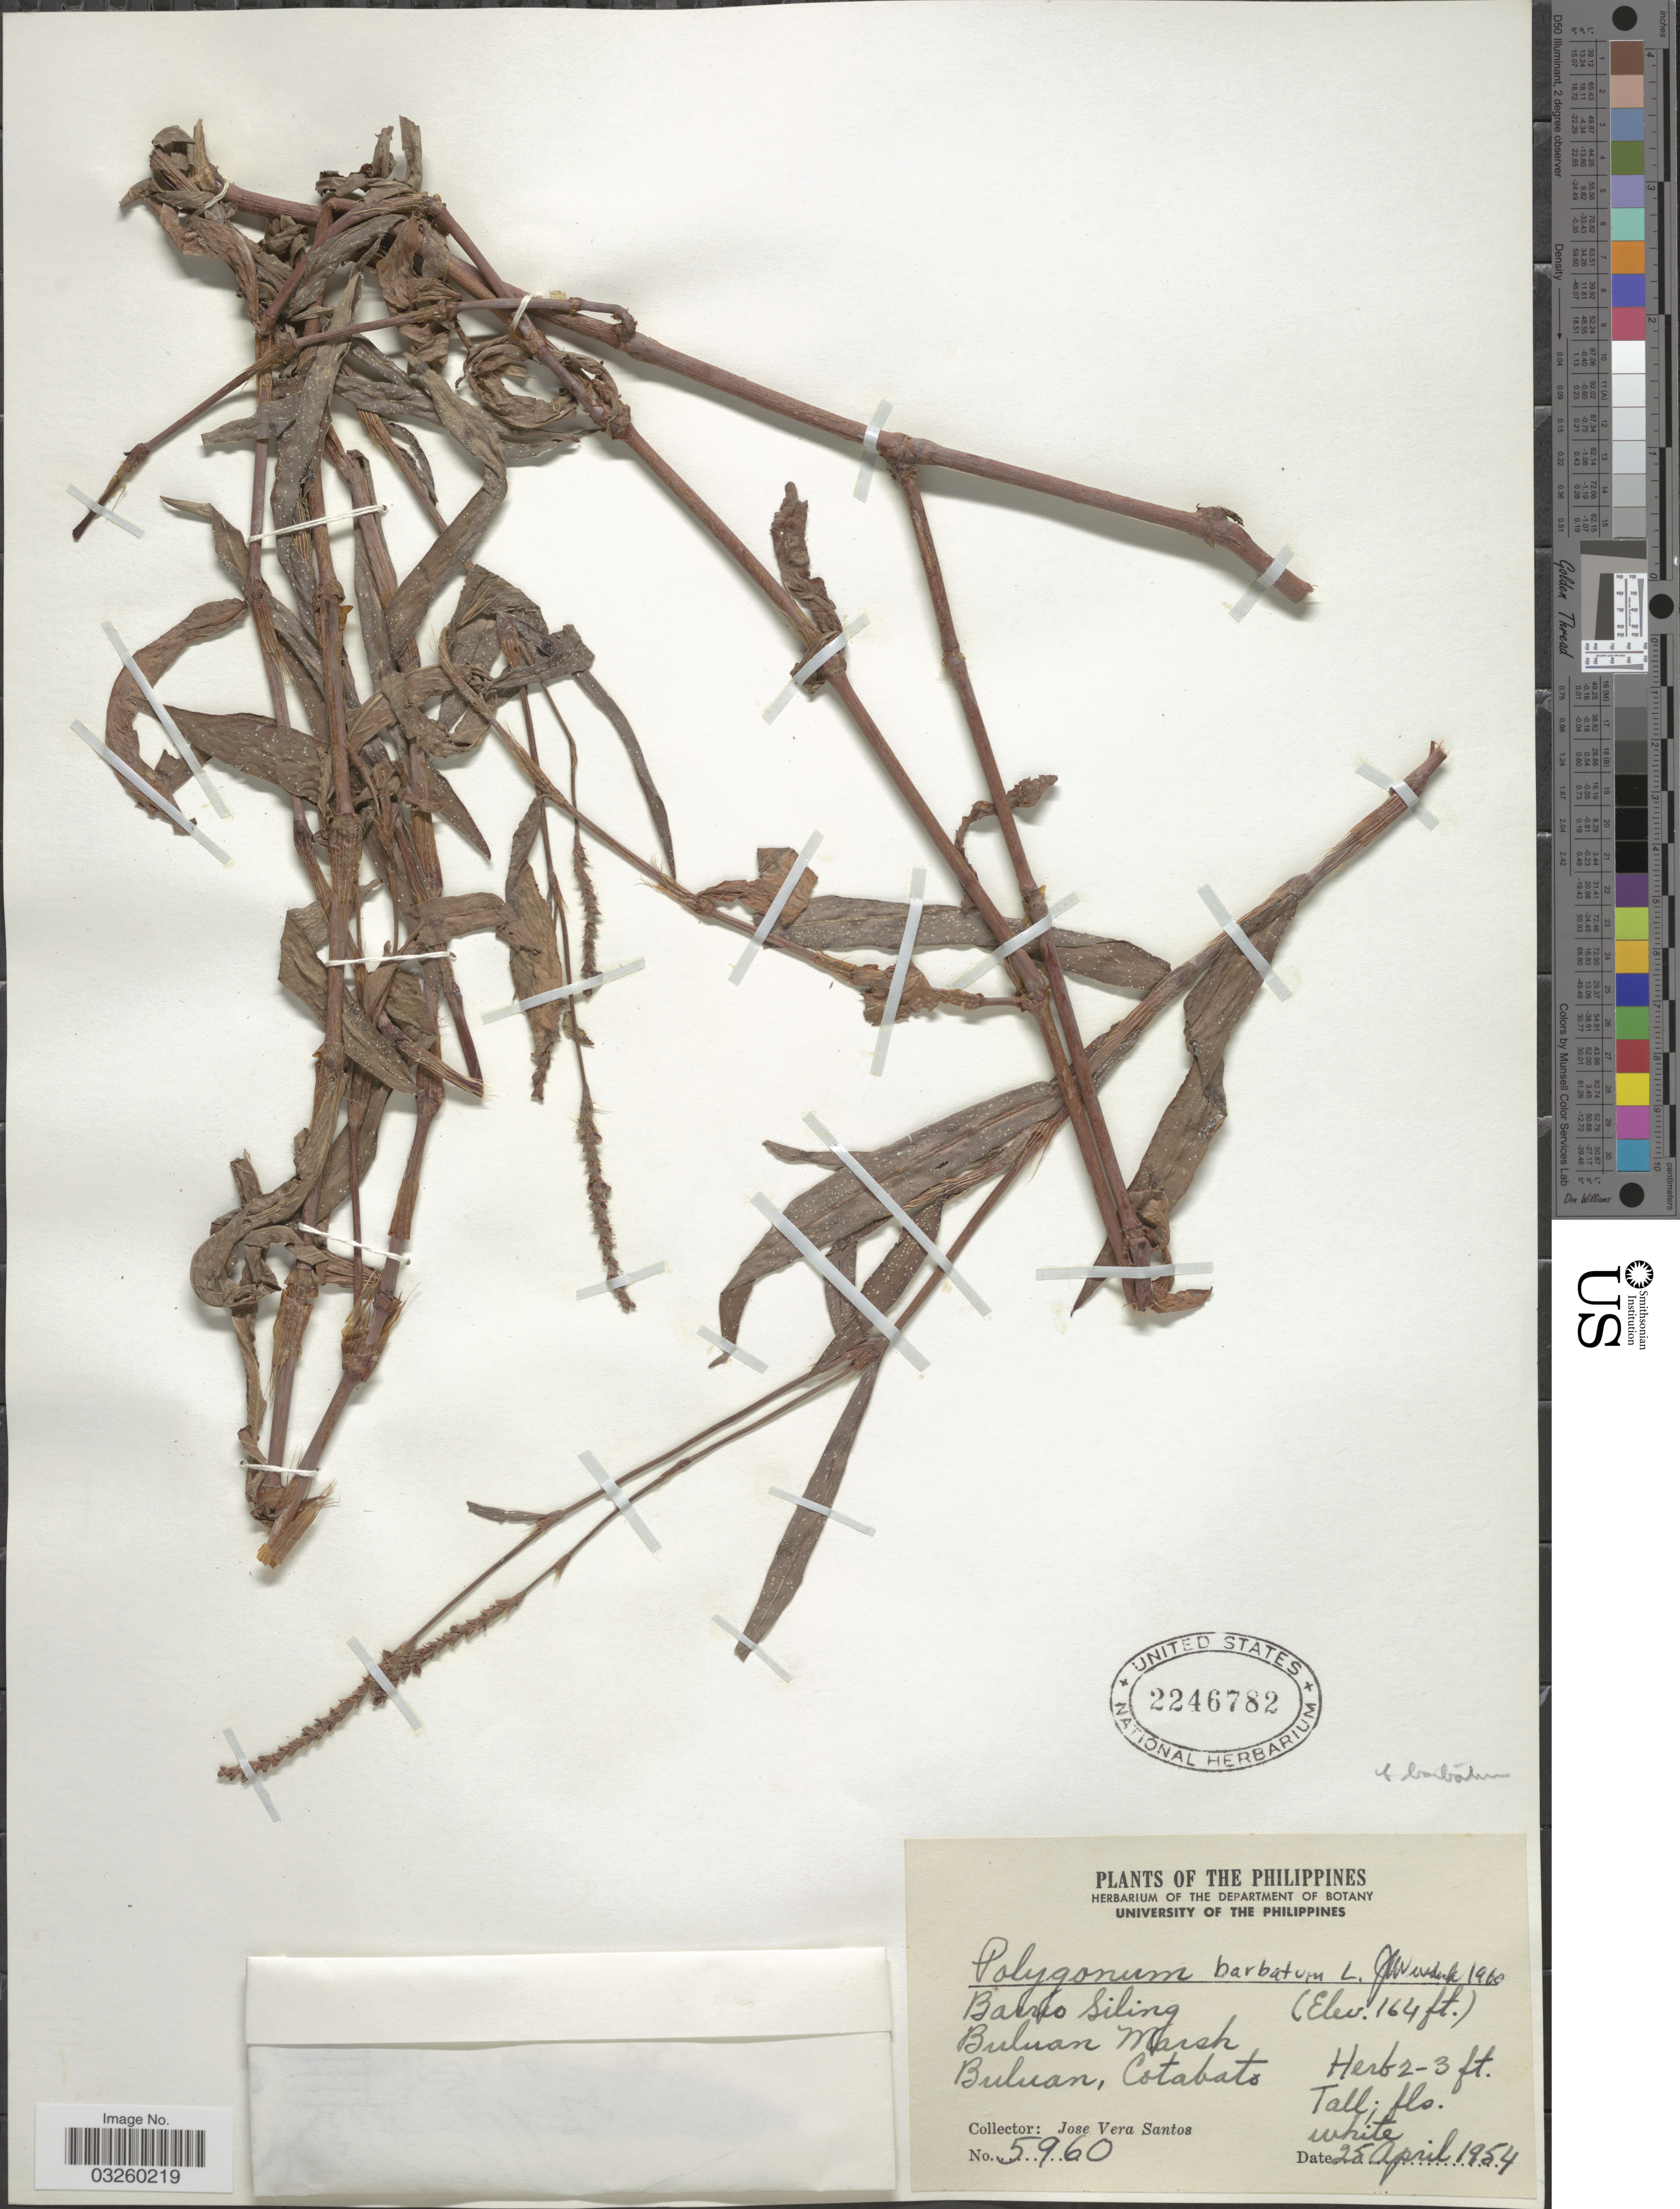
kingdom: Plantae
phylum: Tracheophyta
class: Magnoliopsida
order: Caryophyllales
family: Polygonaceae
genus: Polygonum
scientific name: Polygonum barbatum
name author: L.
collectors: J. V. Santos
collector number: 5960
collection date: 1954-04-25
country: Philippines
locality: Barrio Siling, Buluan Marsh. Buluan, Cotabato.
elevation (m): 50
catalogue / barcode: US 2246782